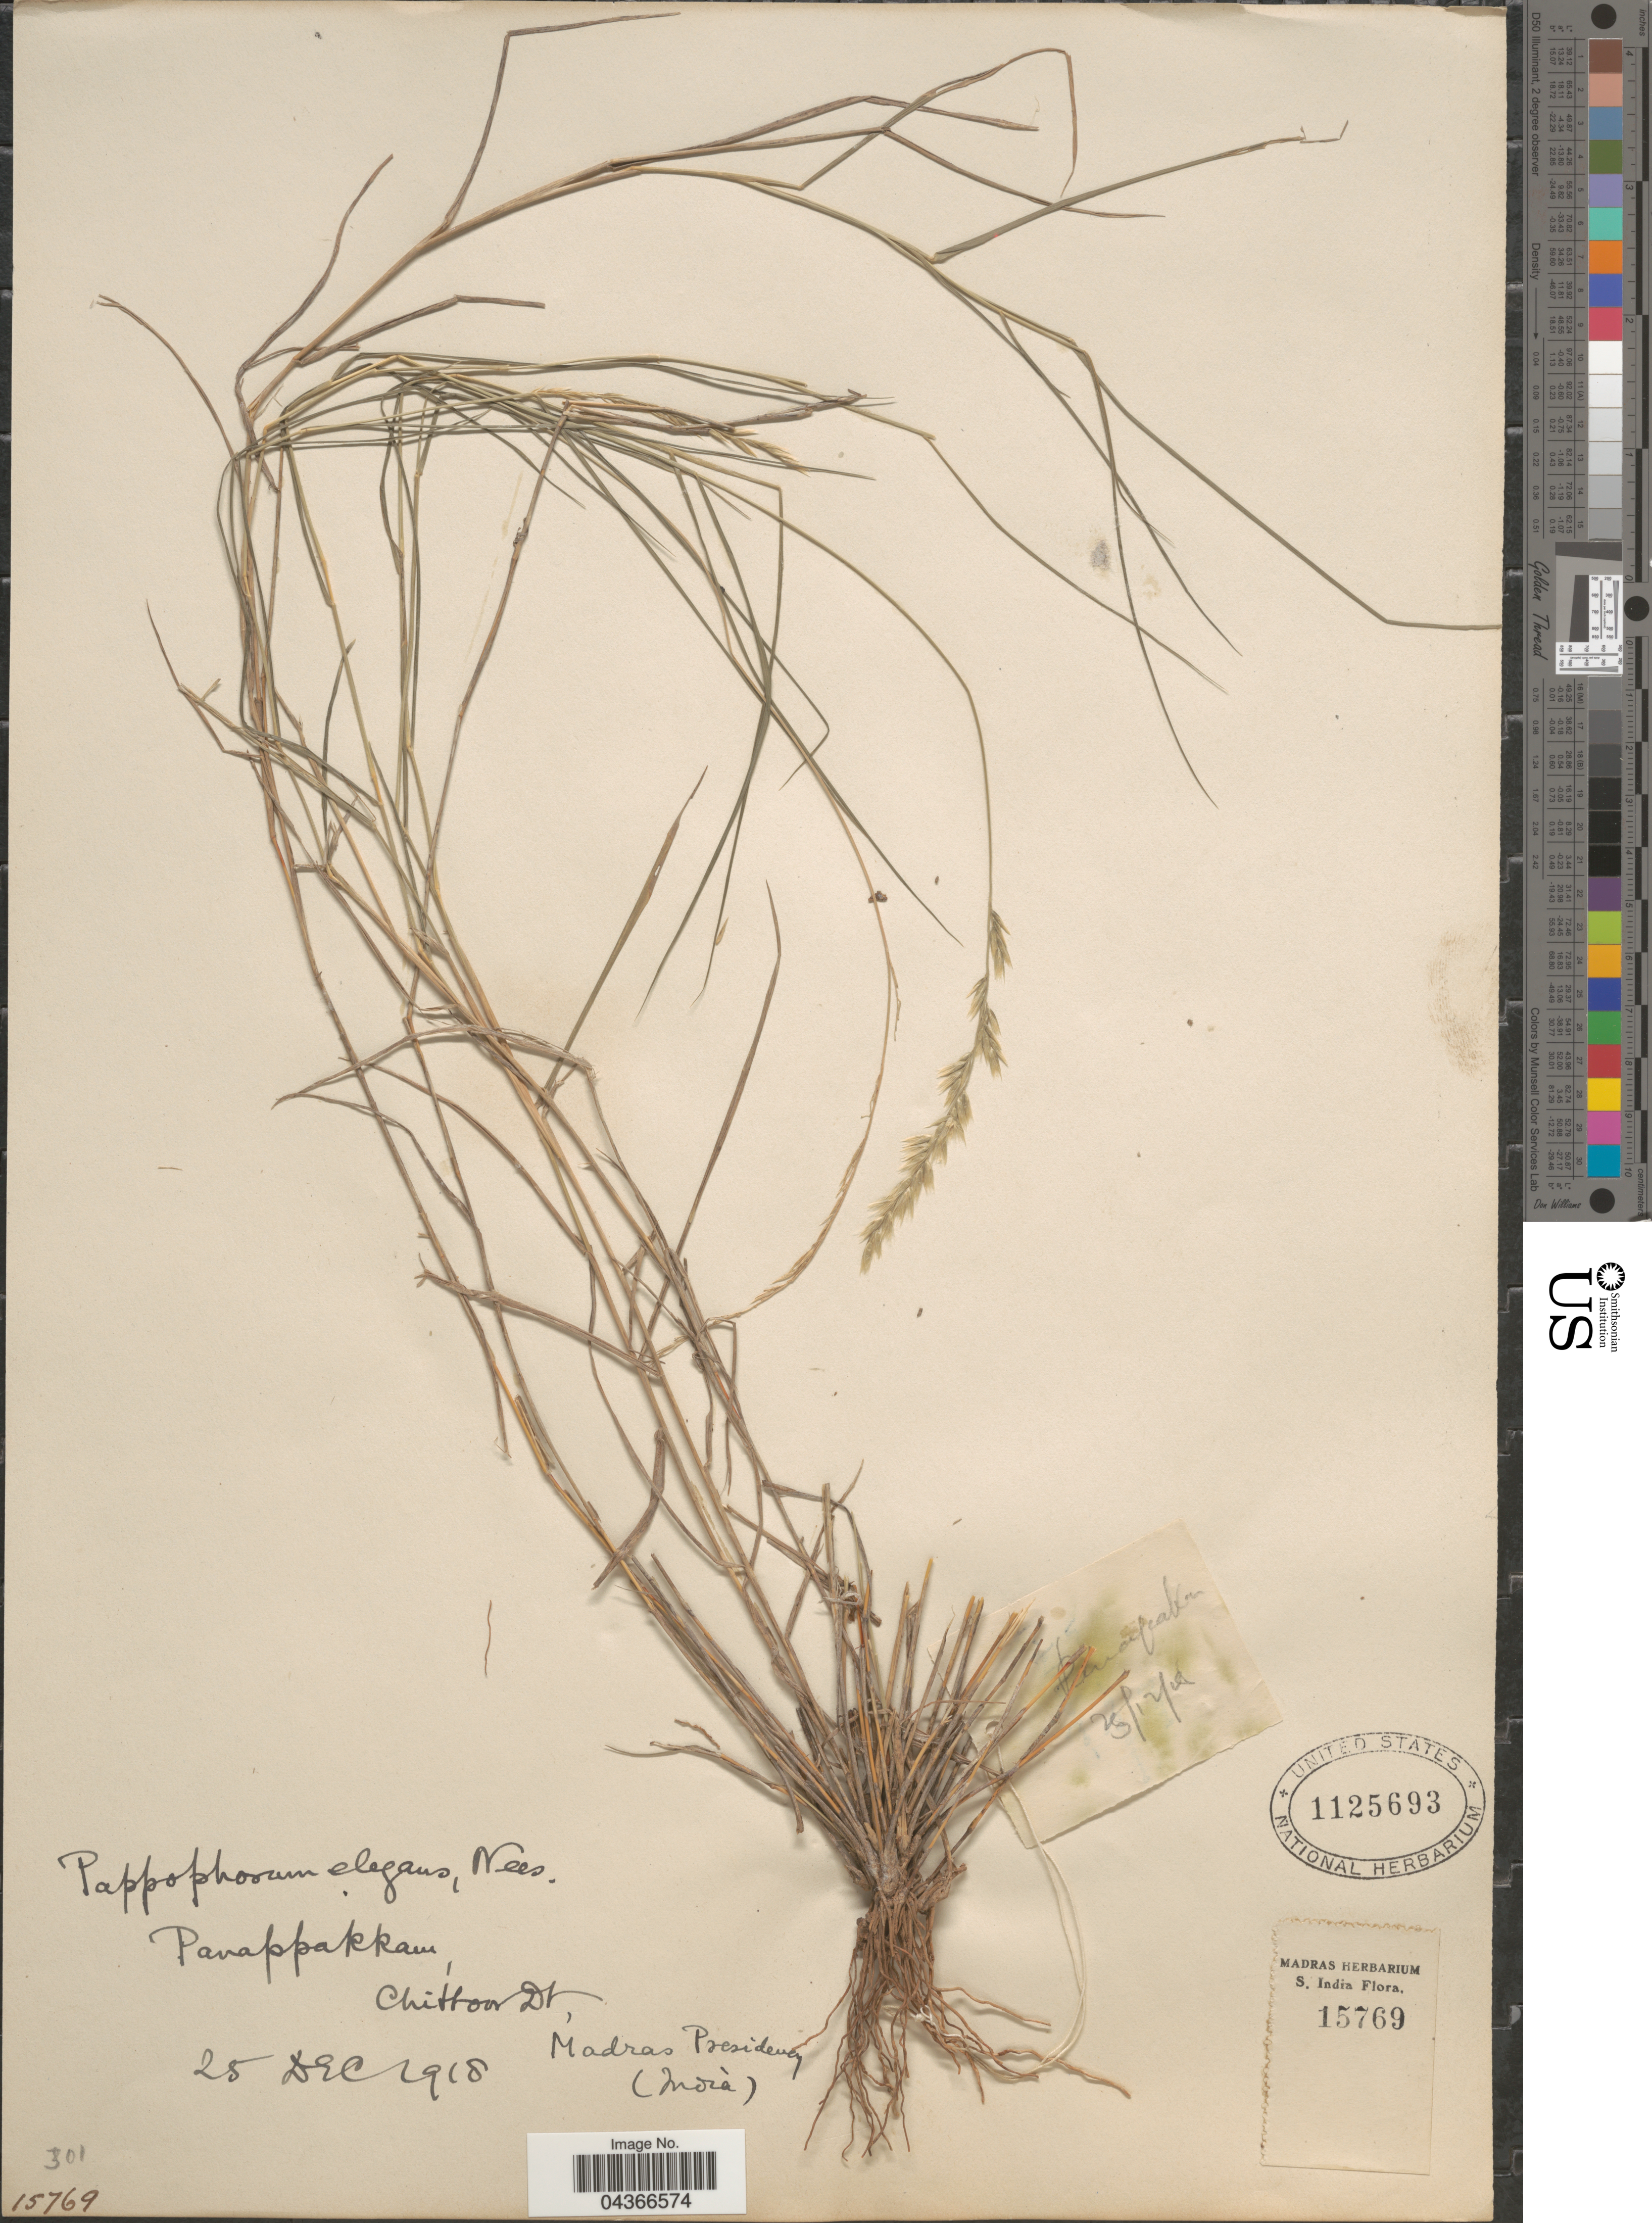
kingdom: Plantae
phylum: Tracheophyta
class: Liliopsida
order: Poales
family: Poaceae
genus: Enneapogon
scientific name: Enneapogon persicus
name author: Boiss.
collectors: Ex herb. Madras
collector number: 15769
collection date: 1918-12-25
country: India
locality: Panappakkam, Chitton Dt. Madras Presidency. S. India.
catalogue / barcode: US 1125693